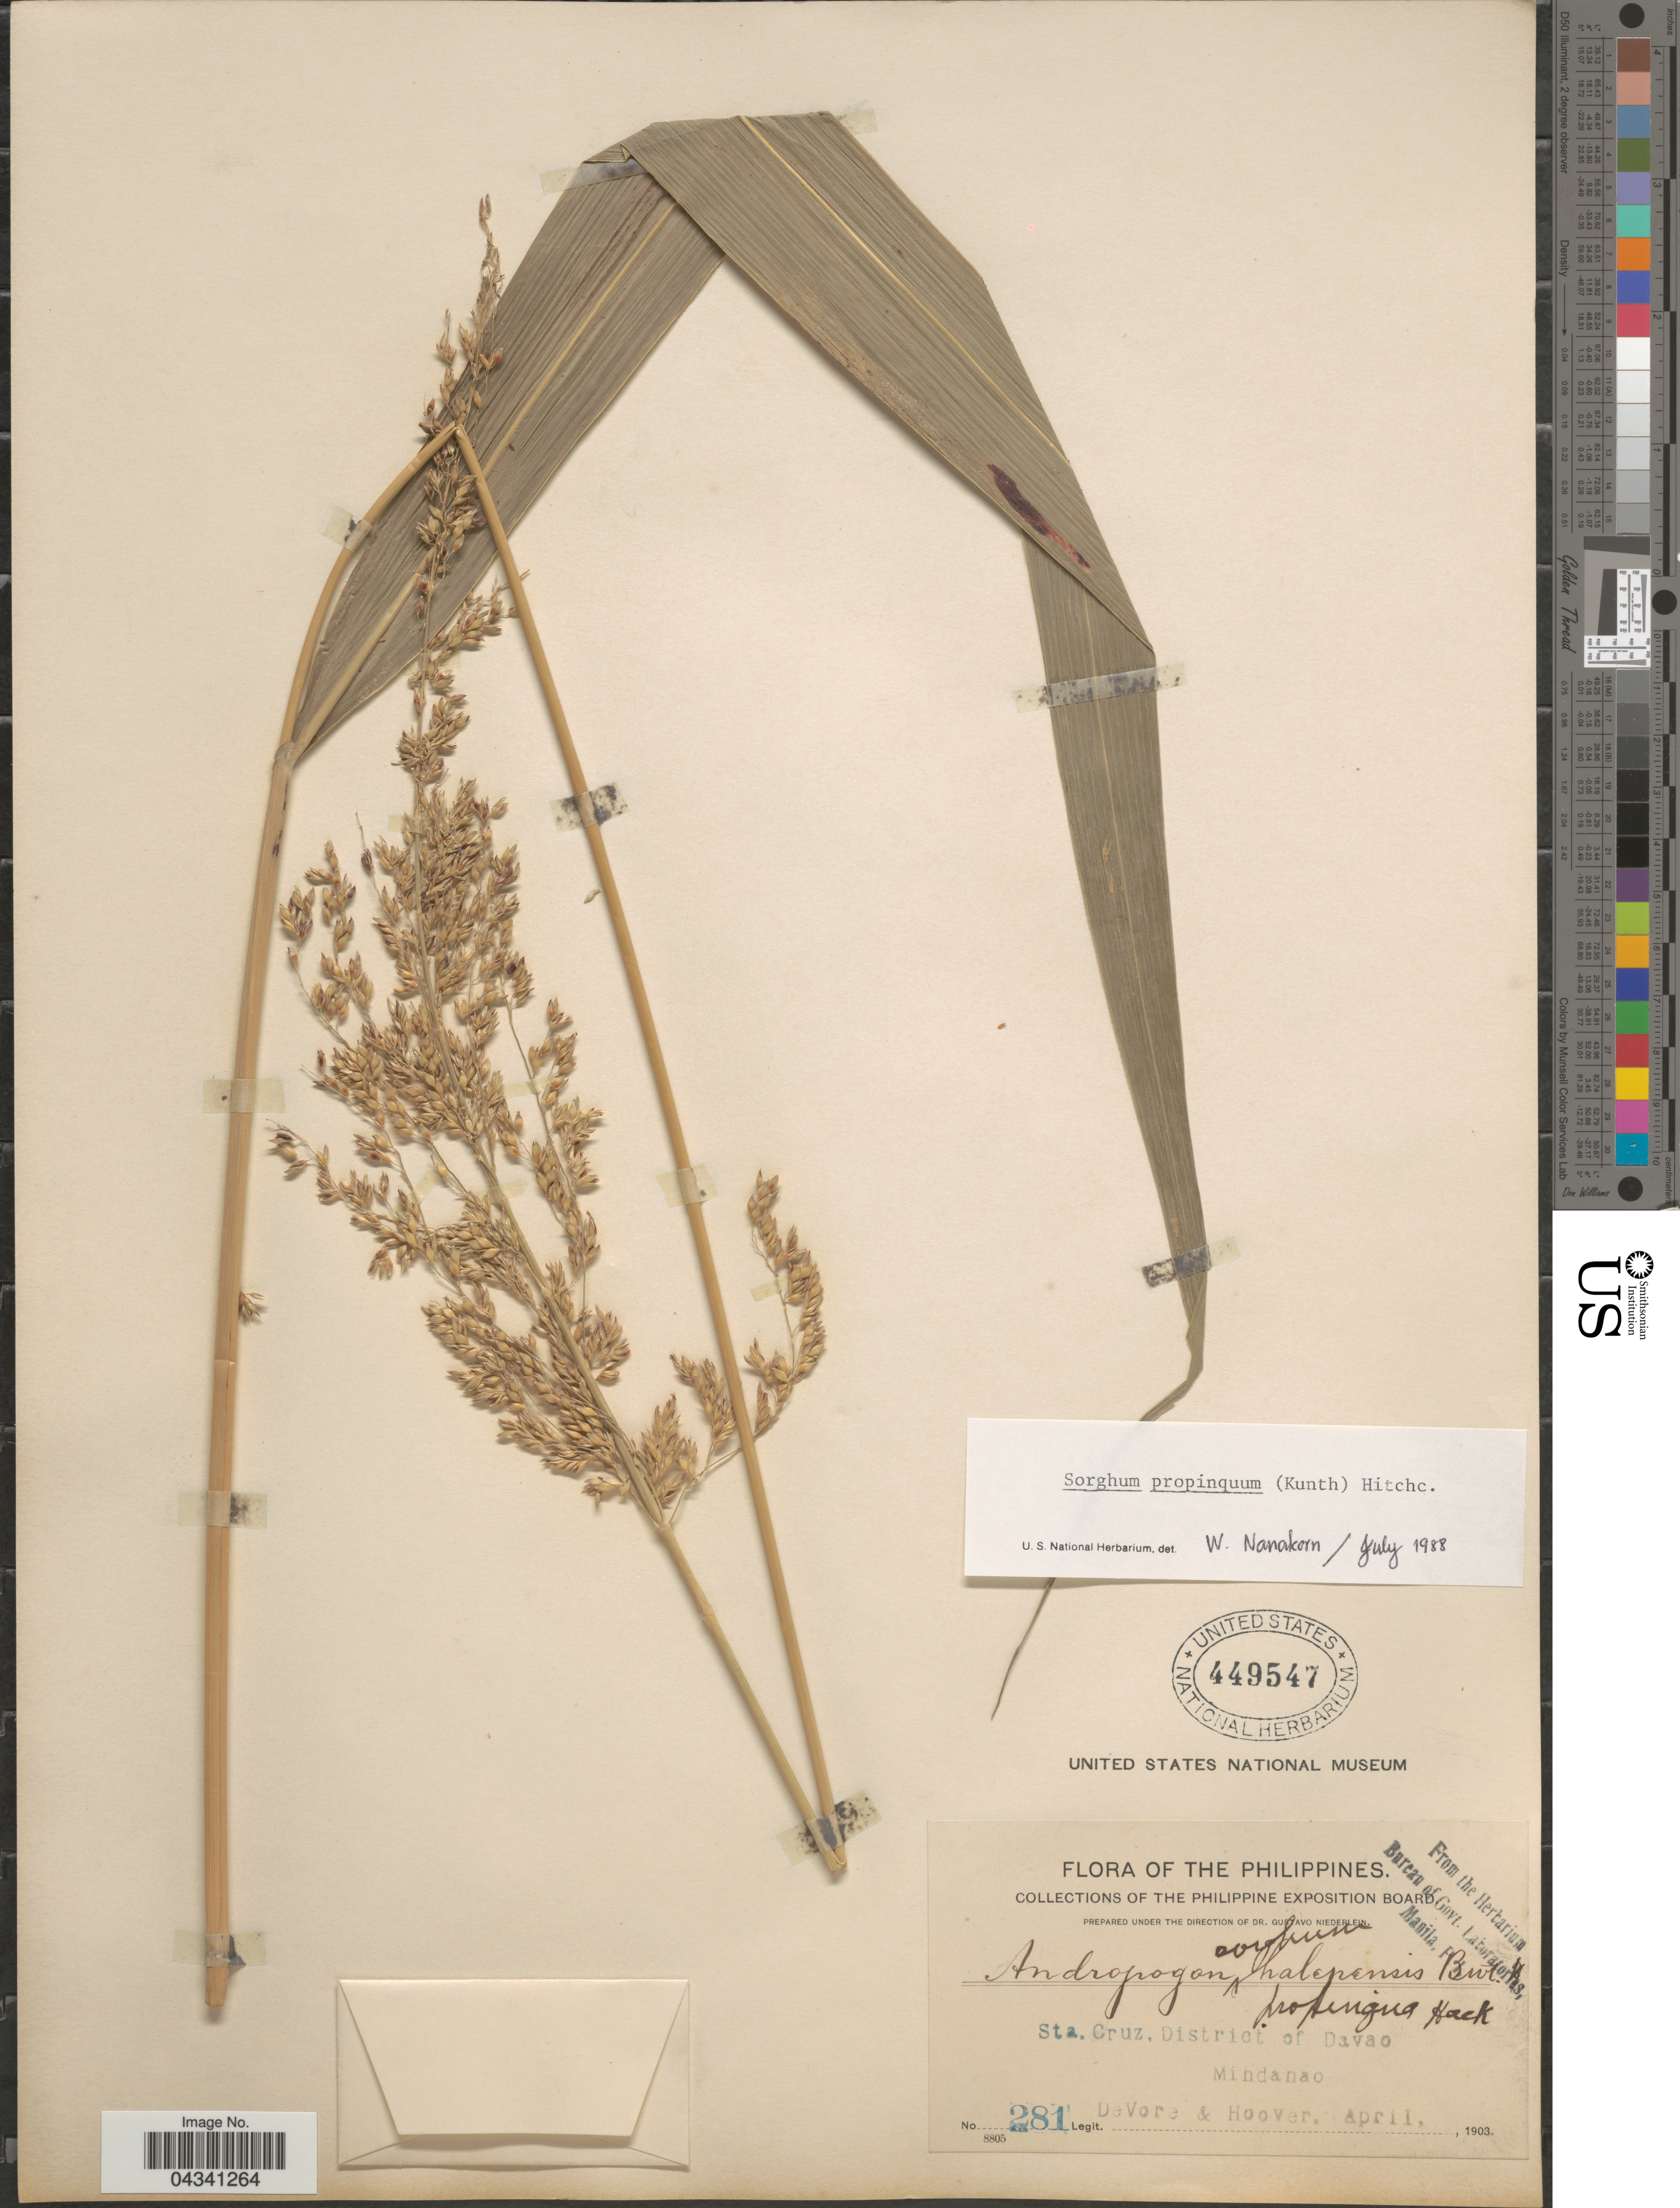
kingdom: Plantae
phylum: Tracheophyta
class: Liliopsida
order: Poales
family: Poaceae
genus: Sorghum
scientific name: Sorghum propinquum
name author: (Kunth) Hitchc.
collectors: B. F. DeVore & -- Hoover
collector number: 281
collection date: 1903-04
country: Philippines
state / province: Davao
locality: Sta. Cruz, District of Davao. Mindanao.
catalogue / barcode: US 449547